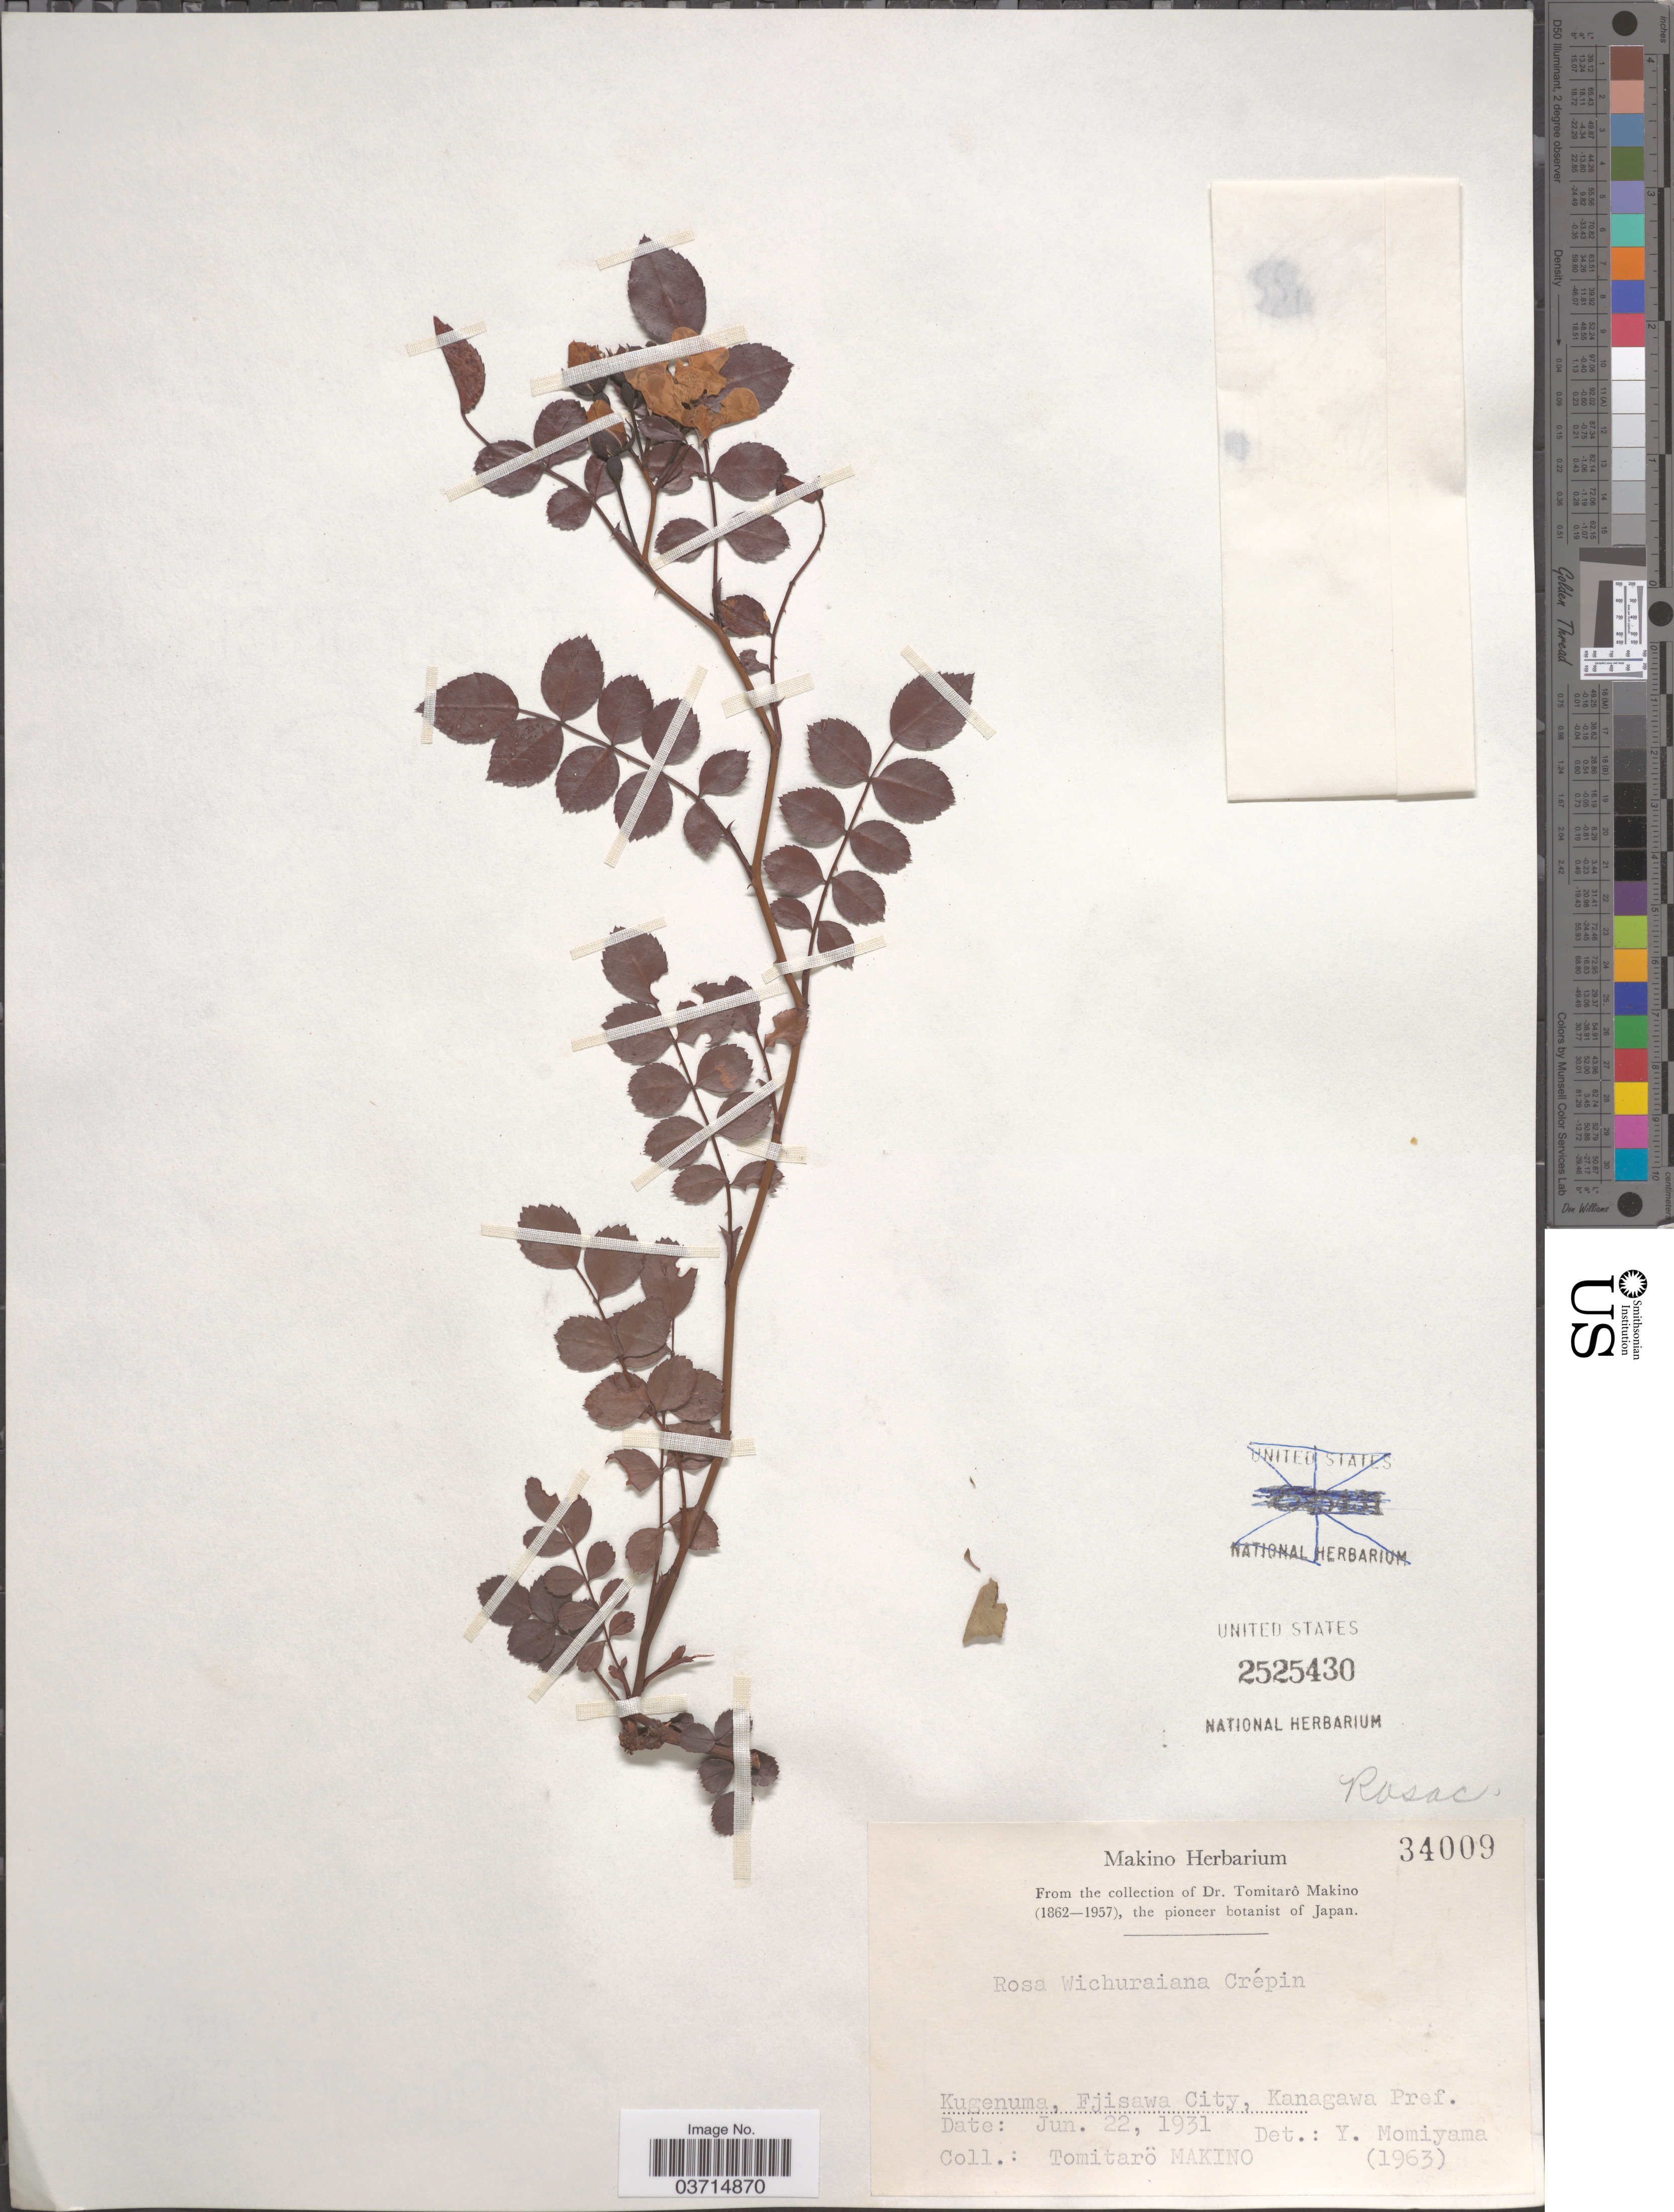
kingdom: Plantae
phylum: Tracheophyta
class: Magnoliopsida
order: Rosales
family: Rosaceae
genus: Rosa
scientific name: Rosa wichuraiana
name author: Crepin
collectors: T. Makino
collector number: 34009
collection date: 1931-06-22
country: Japan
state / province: Kanagawa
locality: Kugenuma, Fjisawa City, Kanagawa Pref.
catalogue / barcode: US 2525430